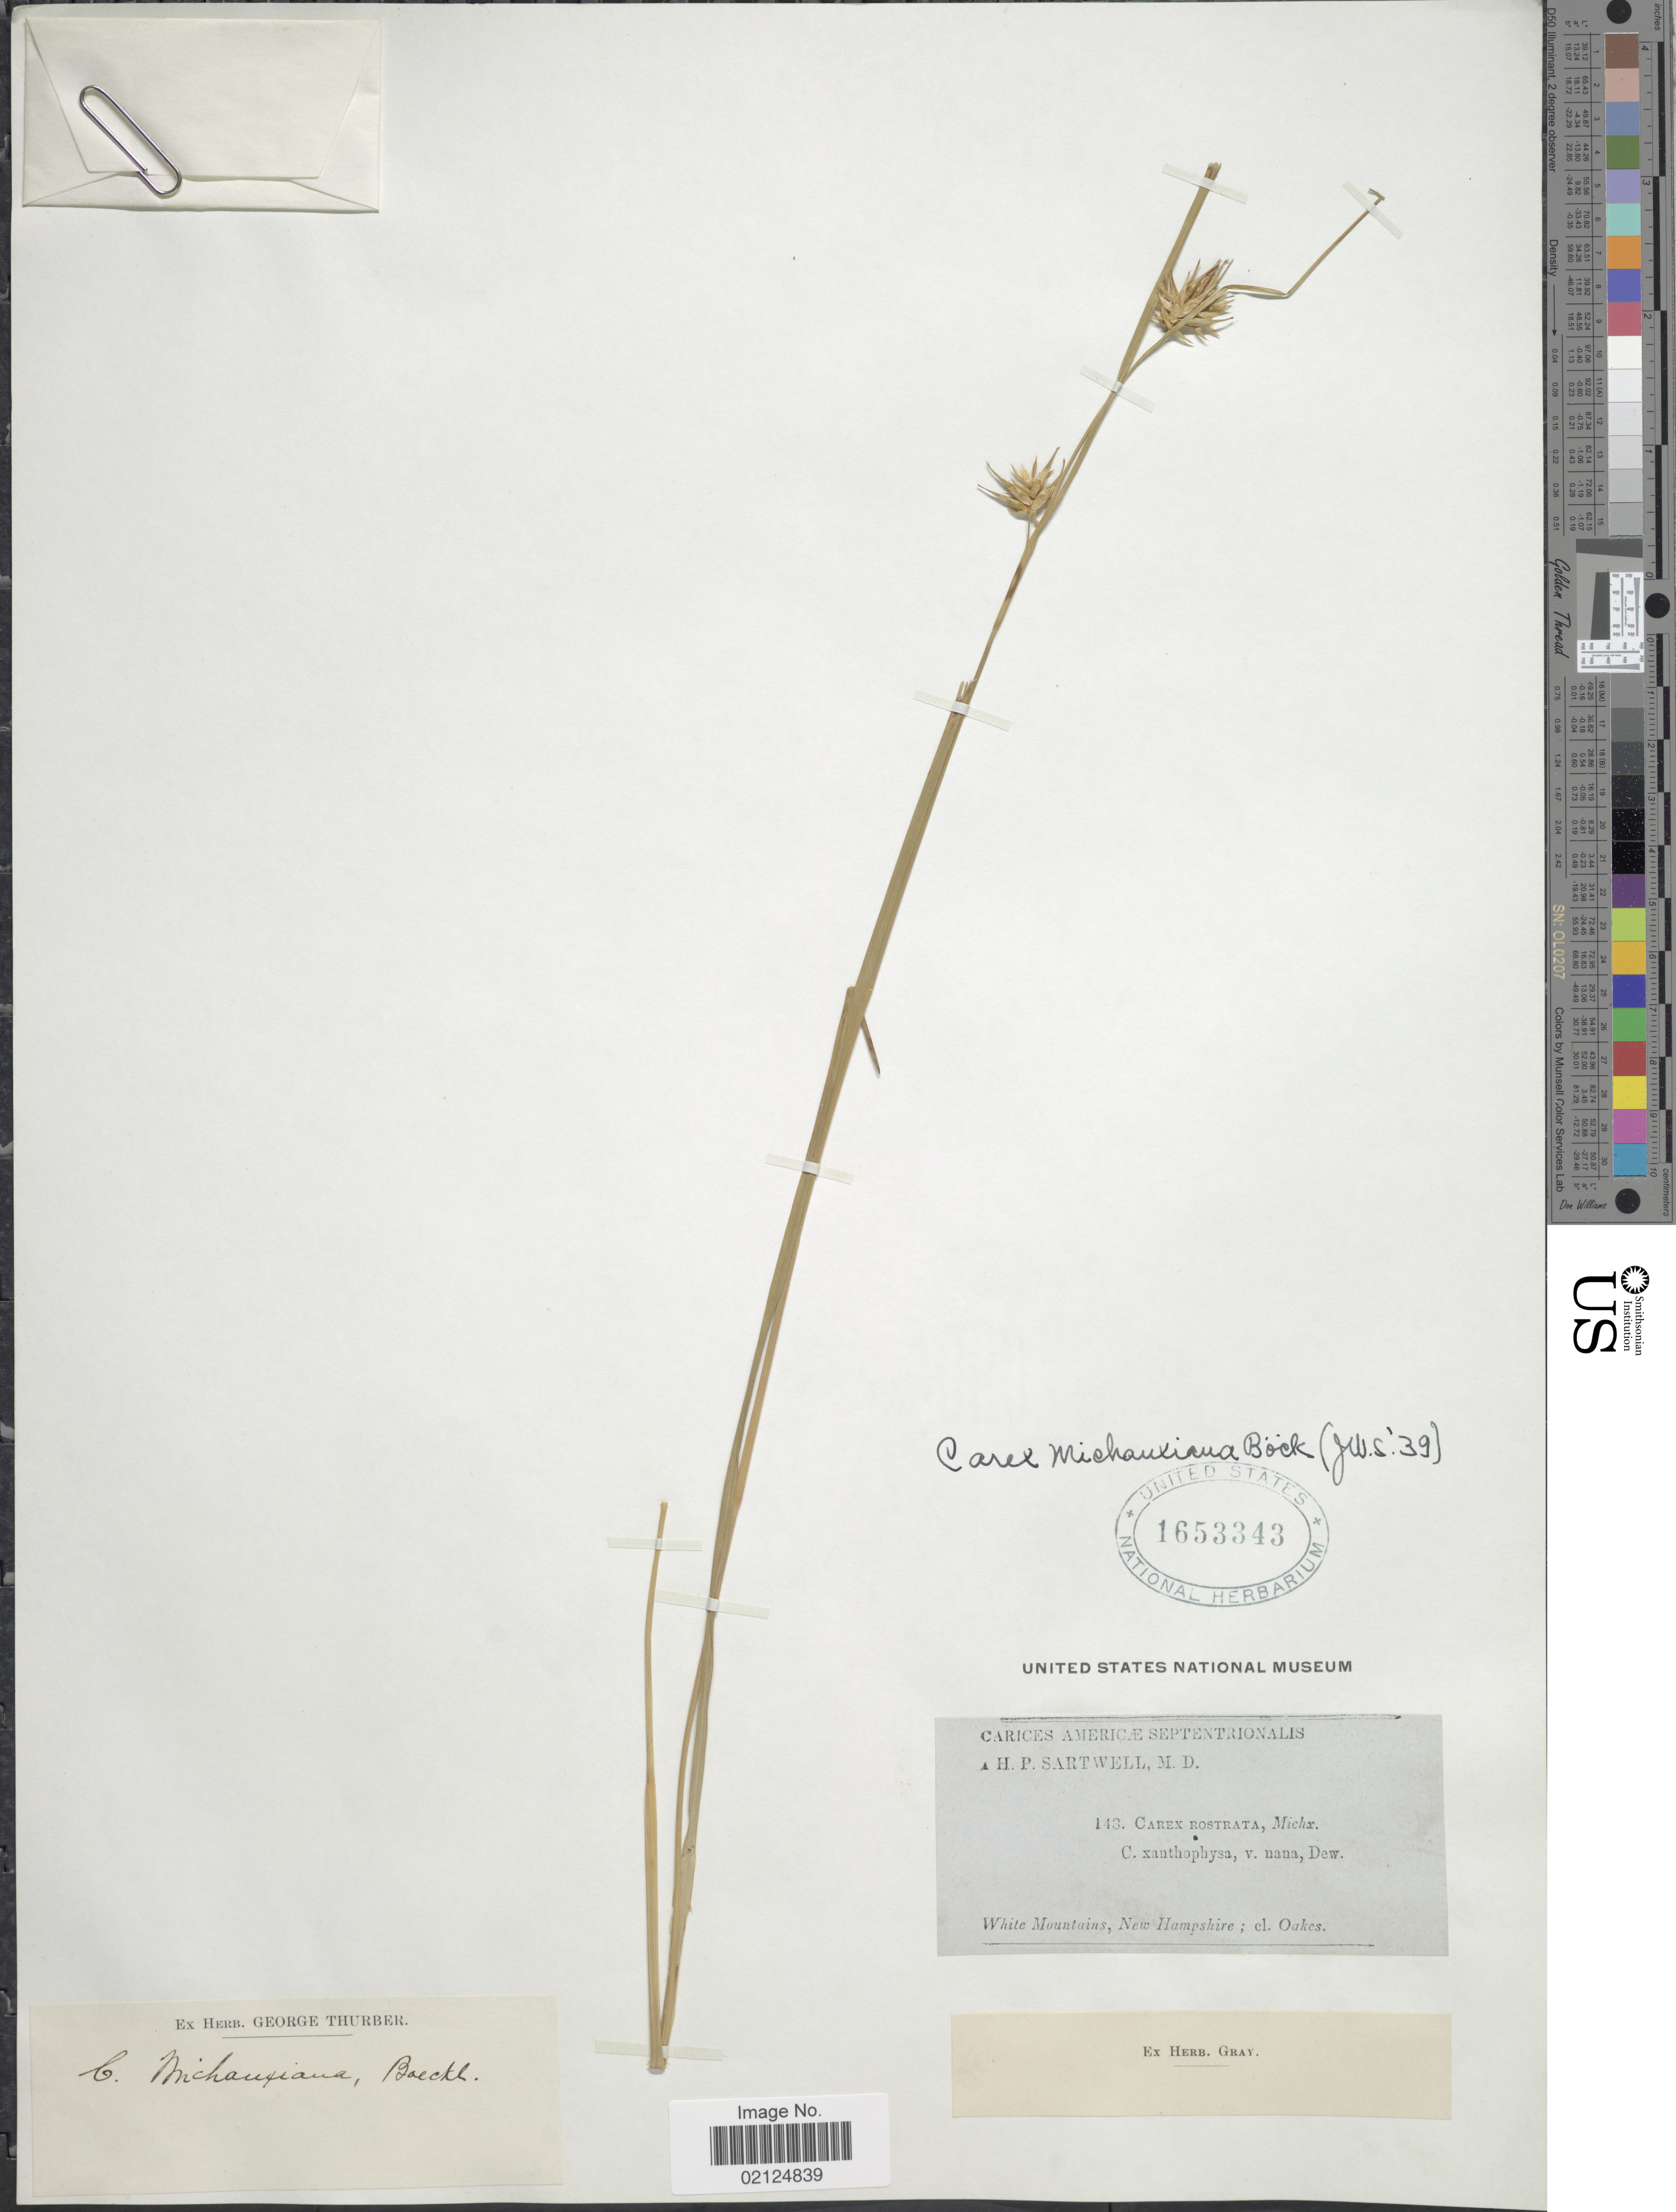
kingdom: Plantae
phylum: Tracheophyta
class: Liliopsida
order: Poales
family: Cyperaceae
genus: Carex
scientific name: Carex michauxiana subsp. michauxiana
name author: Boeckeler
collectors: -. Oakes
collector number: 143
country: United States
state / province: New Hampshire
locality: White Mountains, Americae Septentrionalis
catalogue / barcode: US 1653343